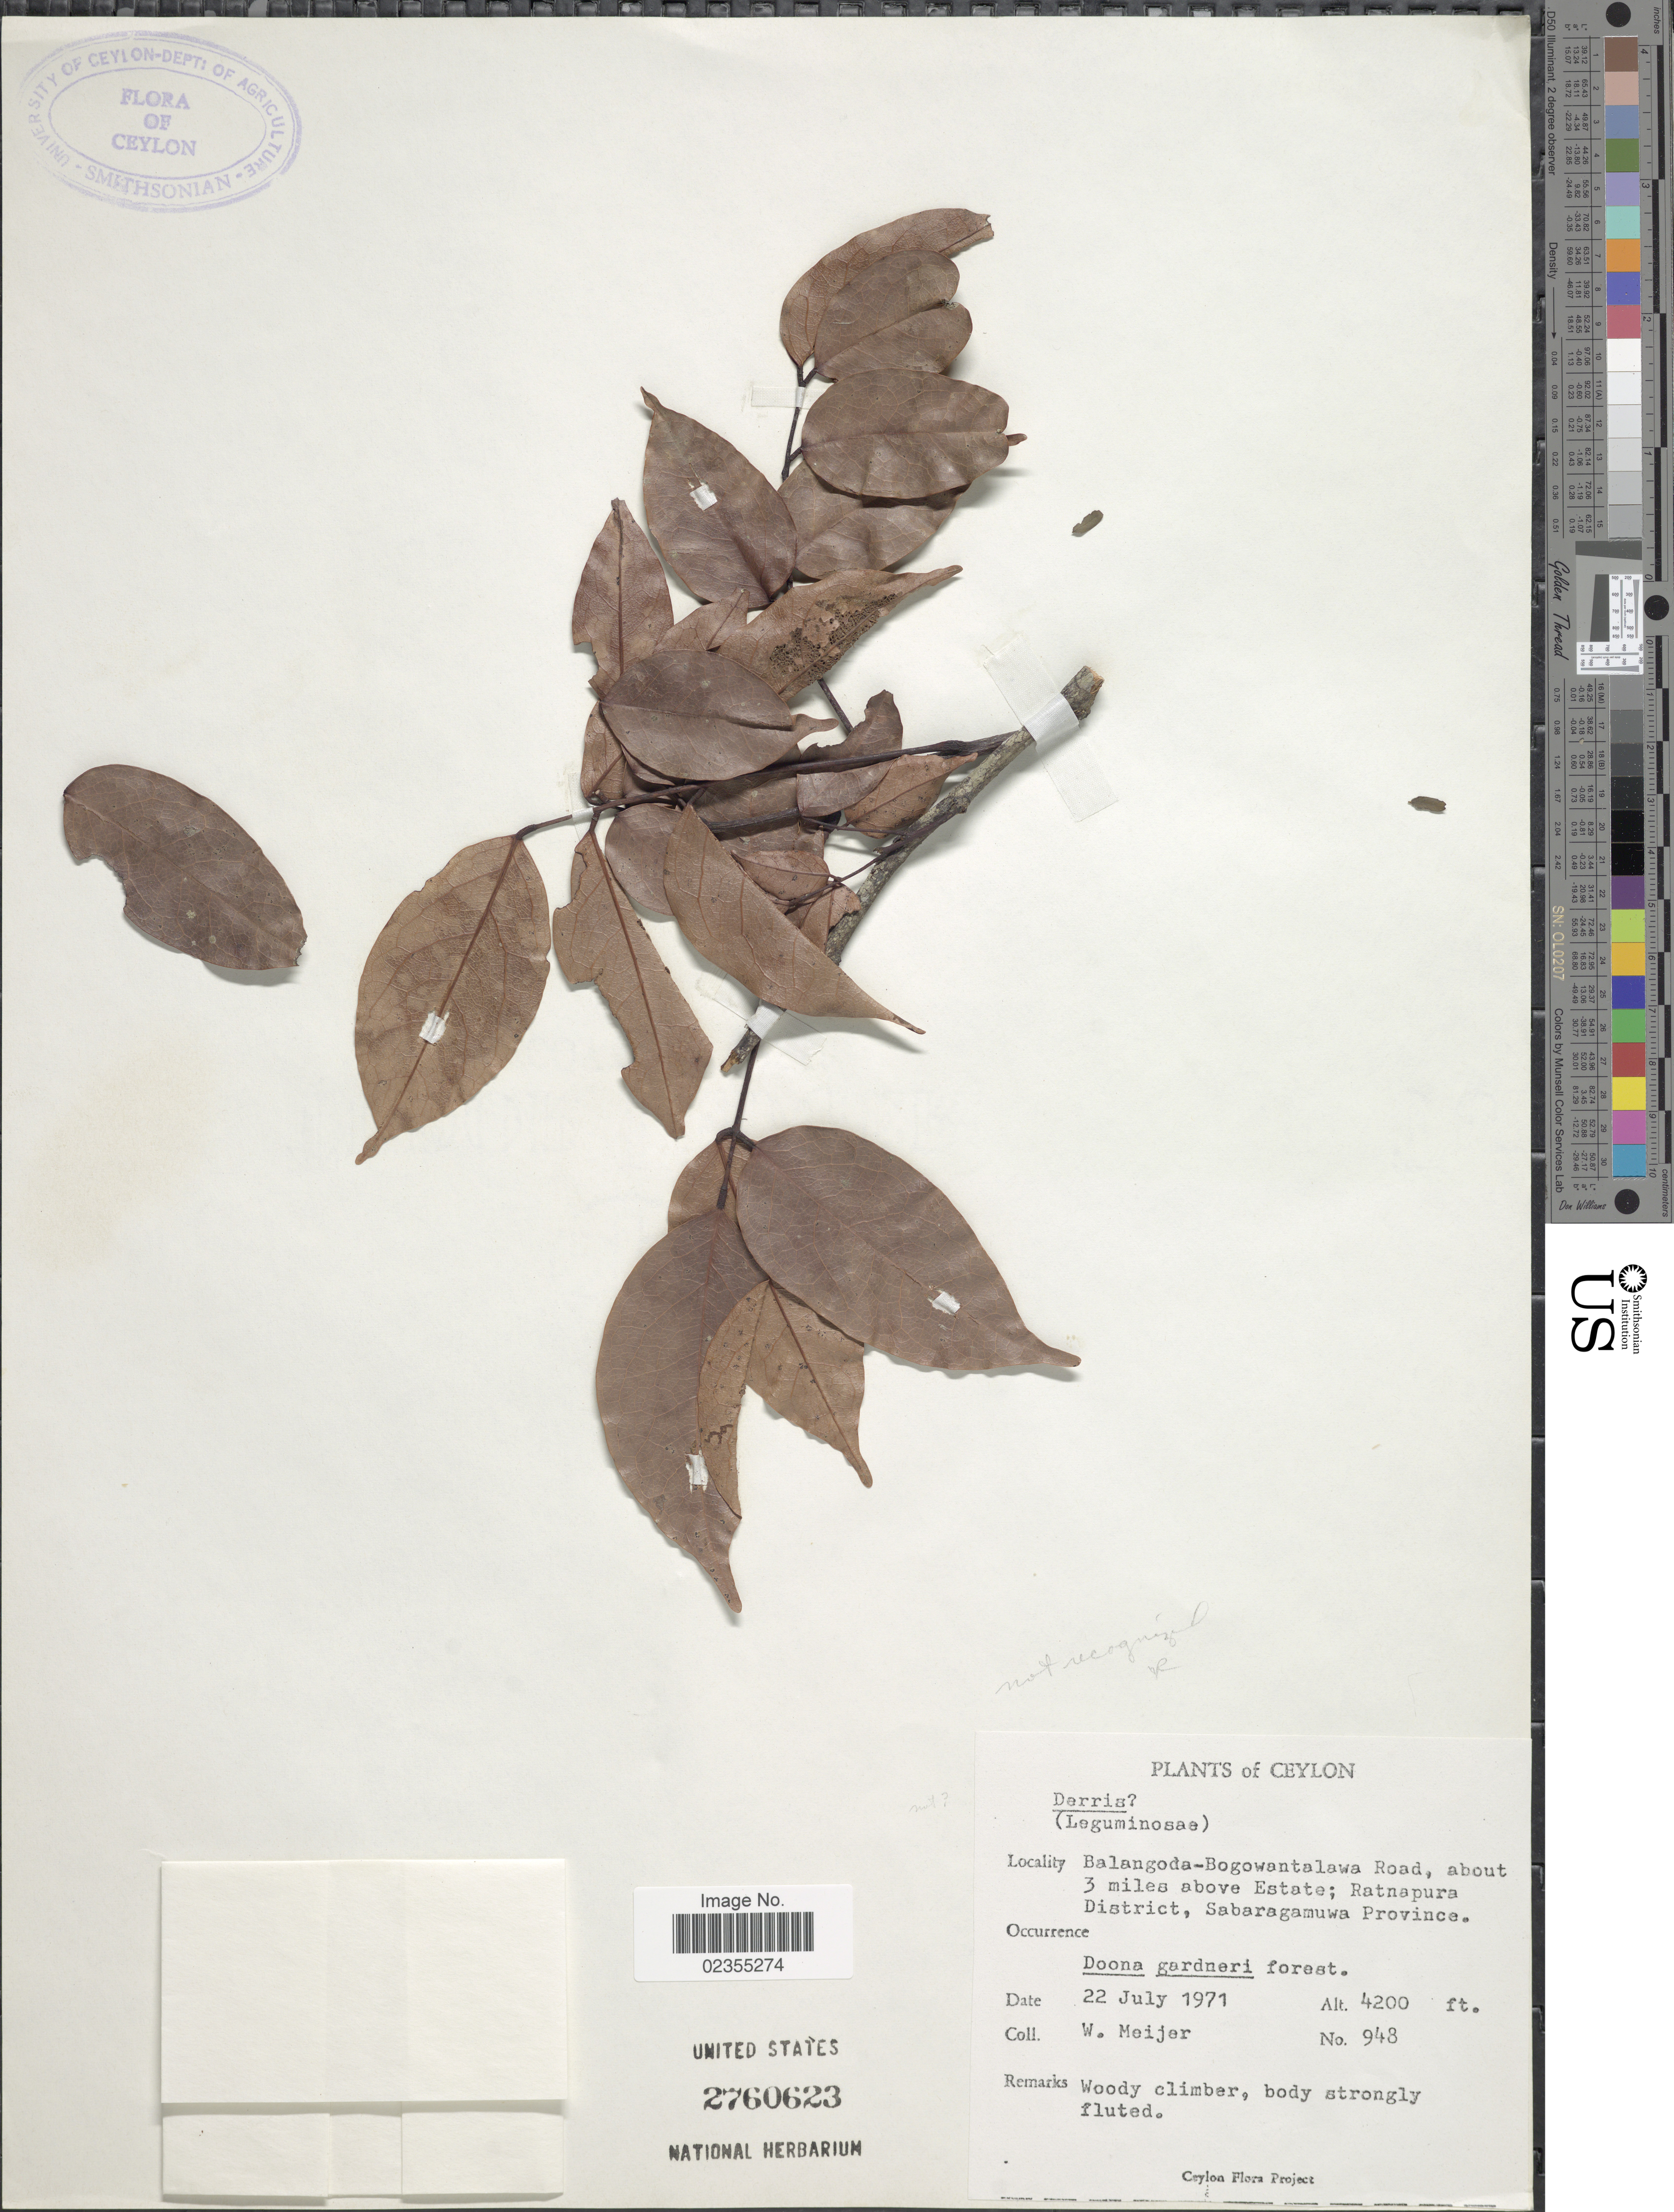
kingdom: Plantae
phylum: Tracheophyta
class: Magnoliopsida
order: Fabales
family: Fabaceae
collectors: W. Meijer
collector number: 948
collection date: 1971-07-22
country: Sri Lanka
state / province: Sabaragamuwa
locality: Ceylon. Balangoda-Bogowantalawa Road, about 3 miles above Estate; Ratnapura District, Sabaragamuwa Province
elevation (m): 1280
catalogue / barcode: US 2760623